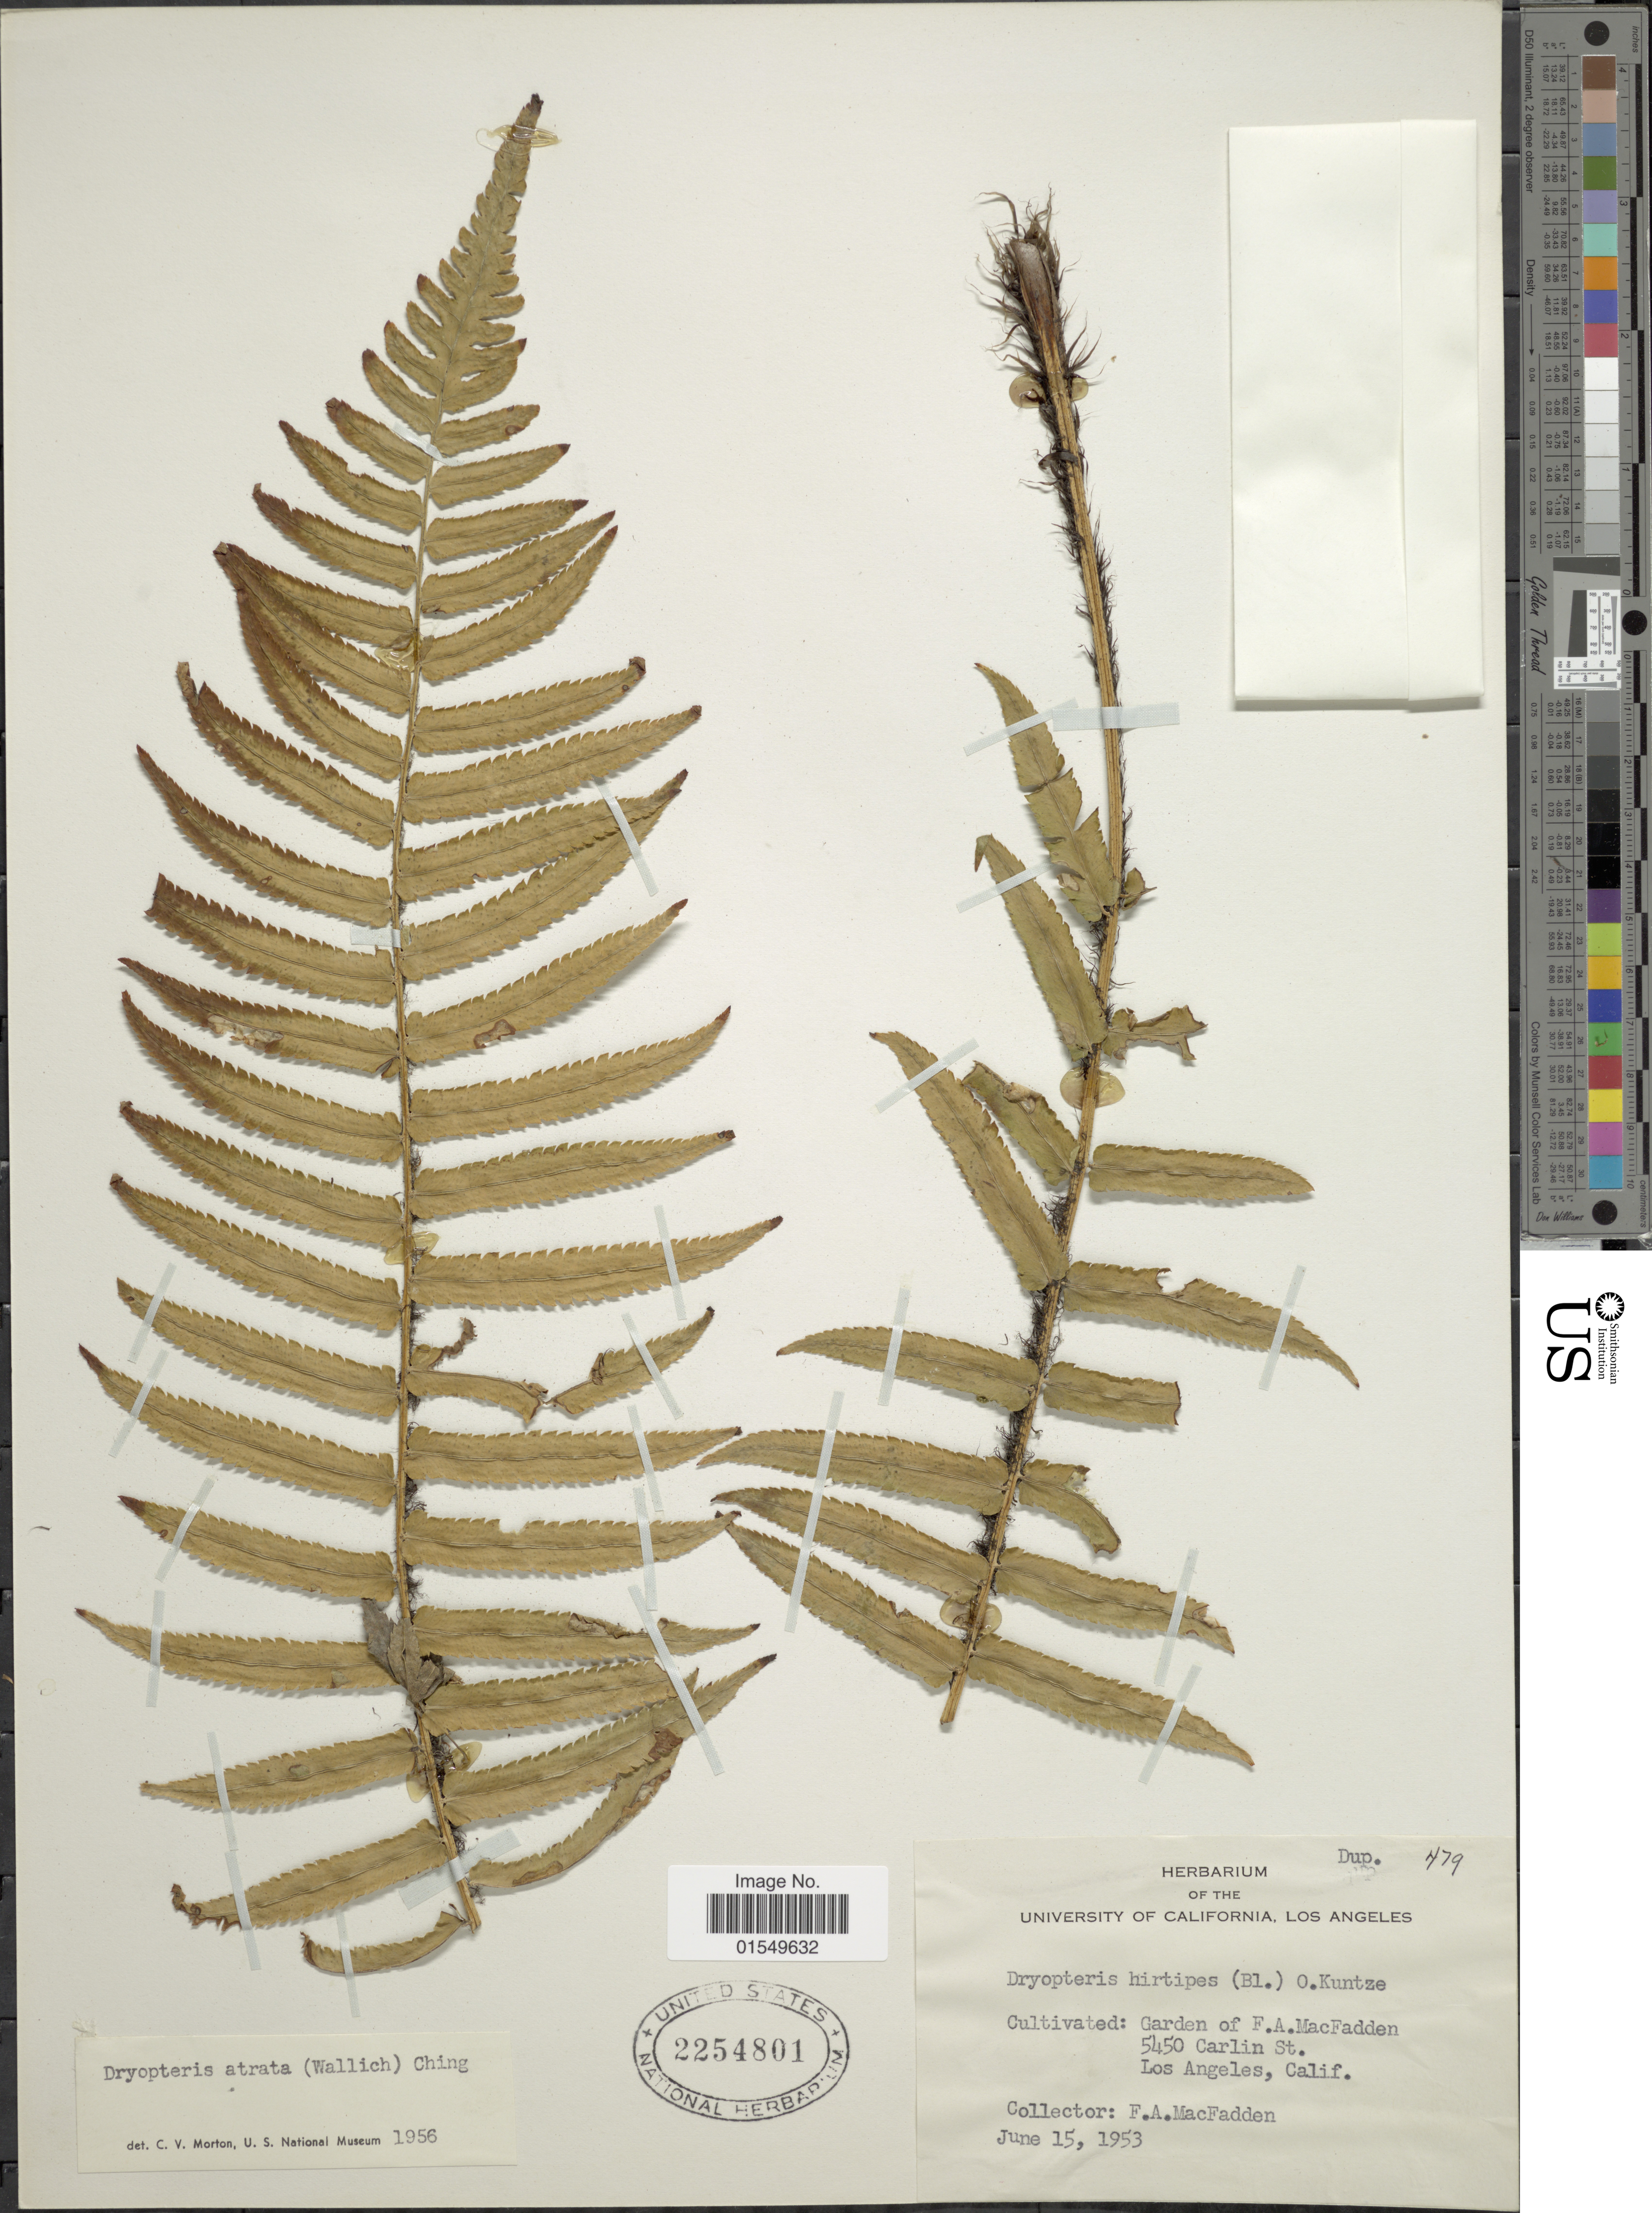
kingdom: Plantae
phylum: Tracheophyta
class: Polypodiopsida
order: Polypodiales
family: Dryopteridaceae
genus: Dryopteris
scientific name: Dryopteris atrata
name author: (Wall. ex Kunze) Ching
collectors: F. MacFadden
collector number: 5450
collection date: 1953-06-15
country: United States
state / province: California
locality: Garden of F. A. MacFadden, Carlin St., Lo Angeles, Calif.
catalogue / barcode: US 2254801